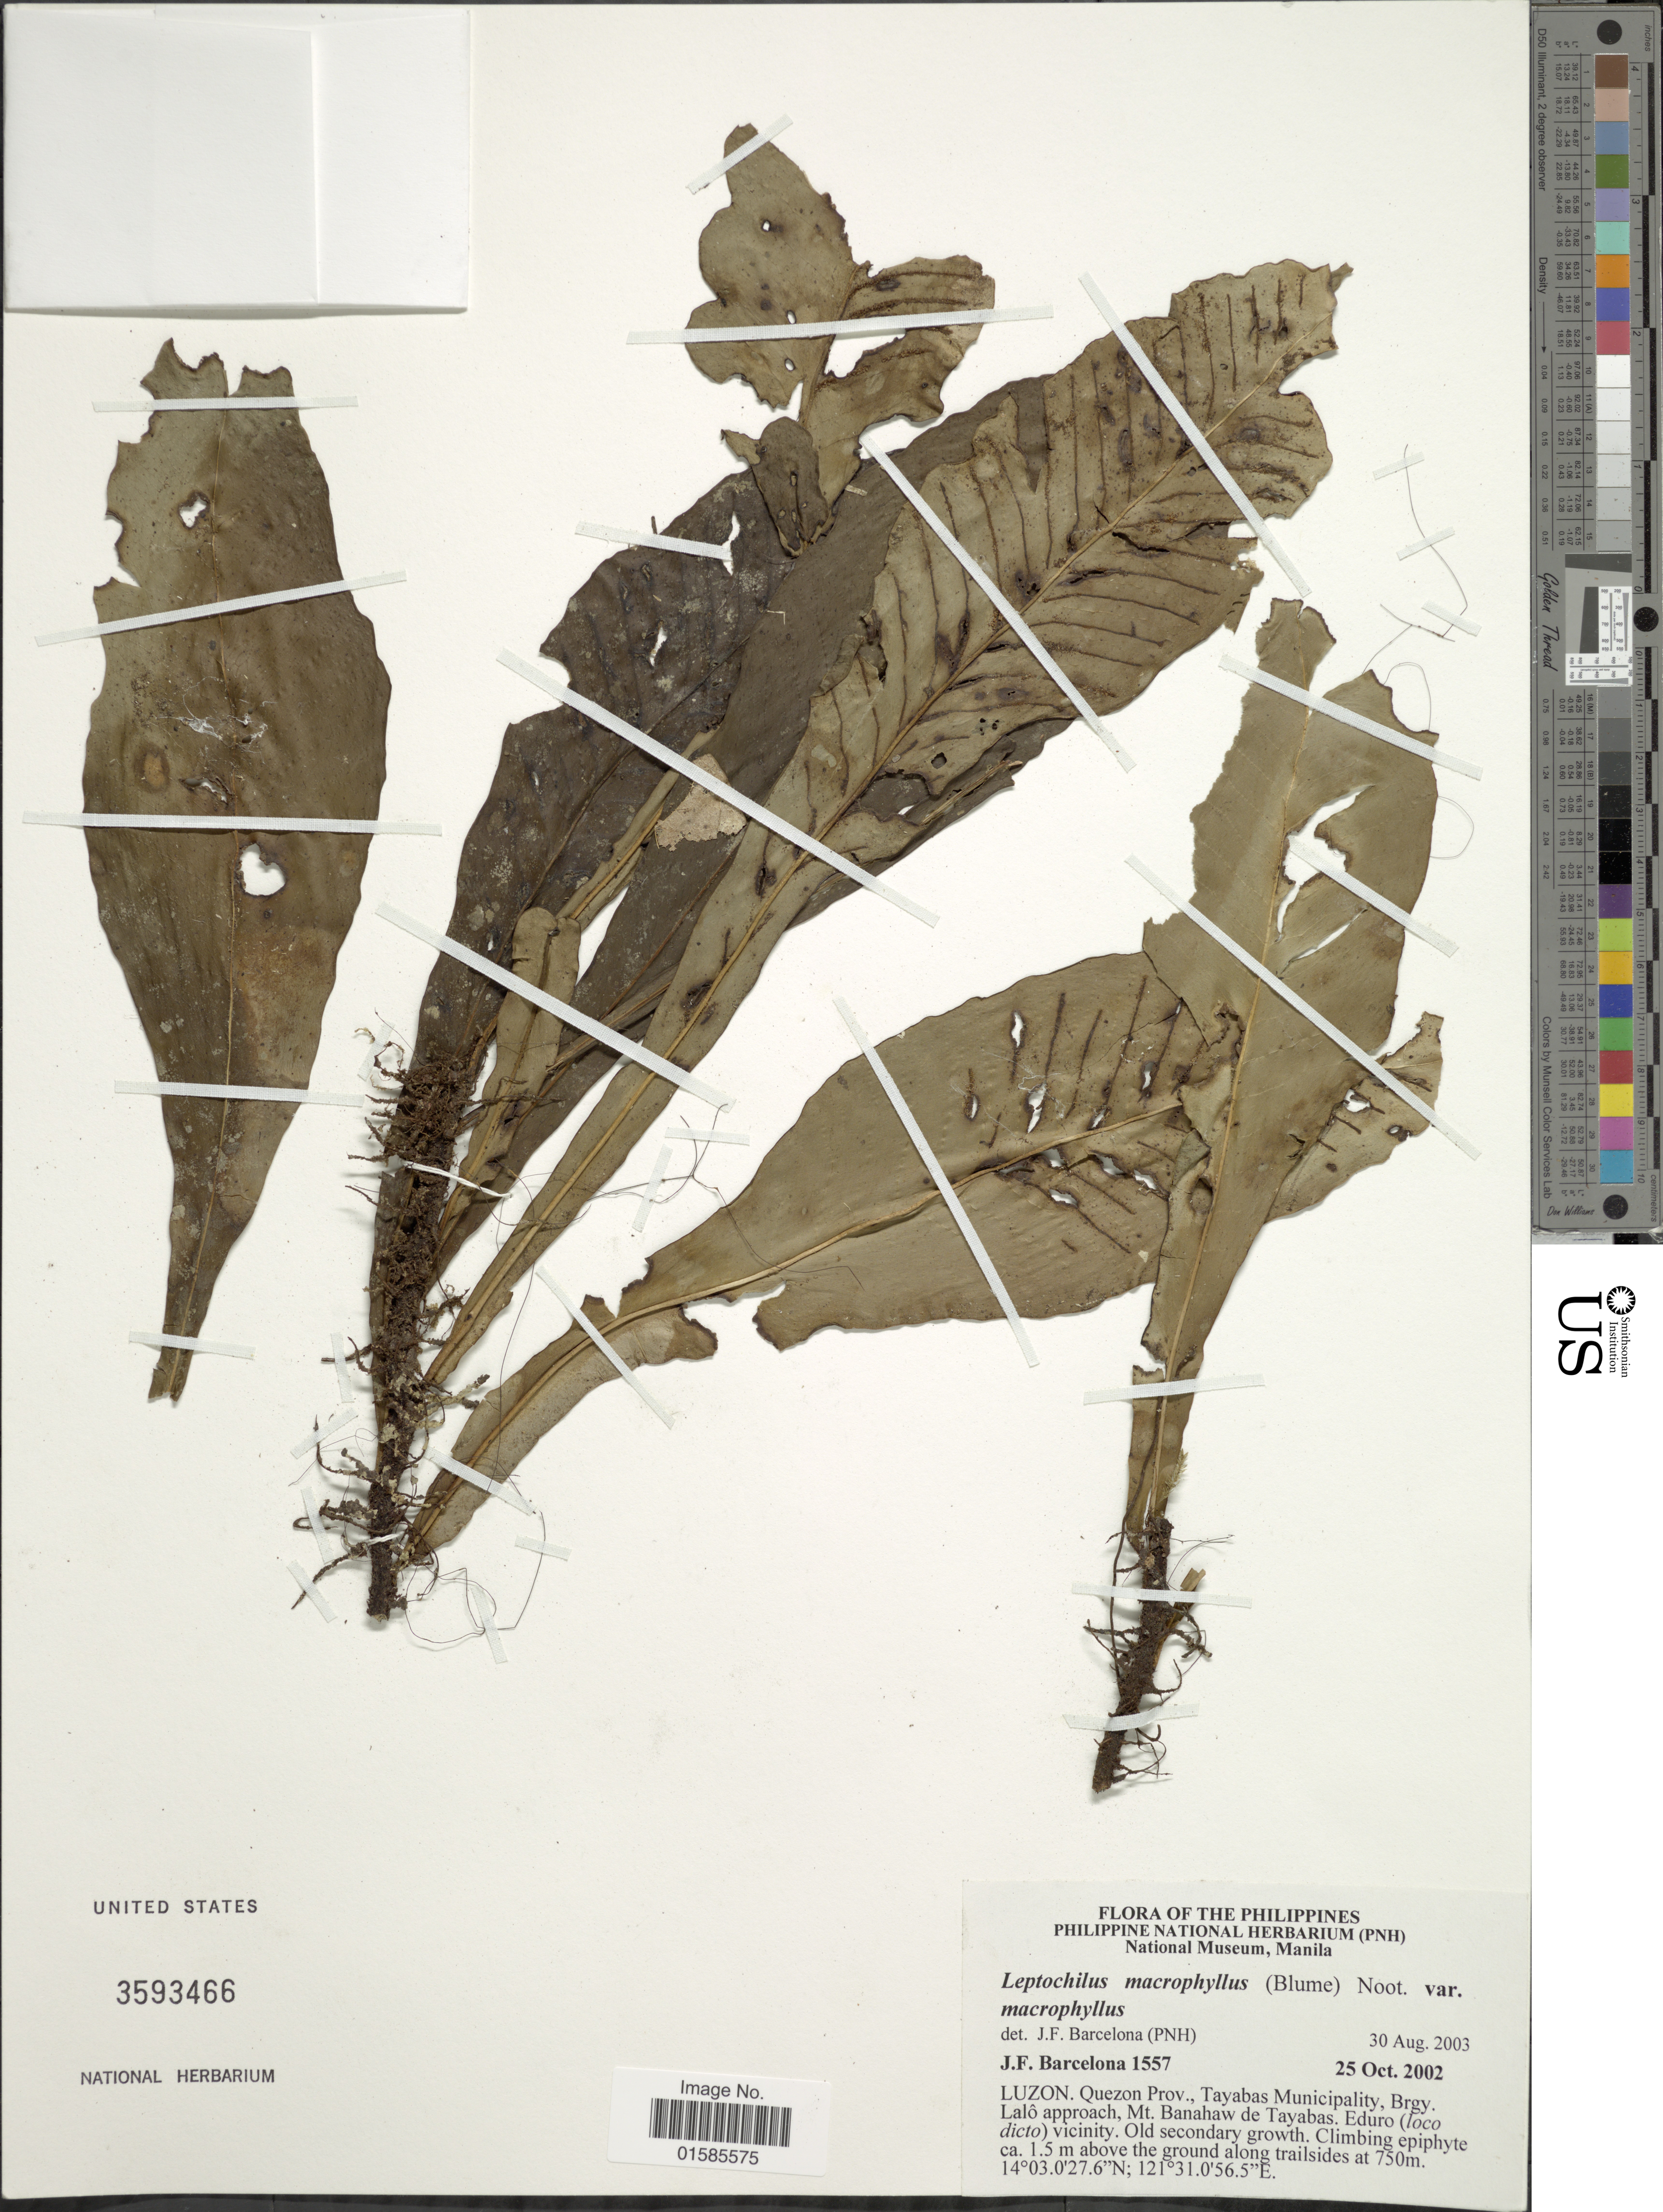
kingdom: Plantae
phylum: Tracheophyta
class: Polypodiopsida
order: Polypodiales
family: Polypodiaceae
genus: Leptochilus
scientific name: Leptochilus macrophyllus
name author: (Blume) Noot.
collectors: J. F. Barcelona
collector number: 1557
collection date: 2002-10-25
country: Philippines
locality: The Philippines, Luzon. Quezon Prov., Tayabas Muncipality, Brgy. Lalo approach, Mt. Banahaw de Tayabas. Eduro (loco dicto) vicinity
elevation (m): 750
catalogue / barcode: US 3593466